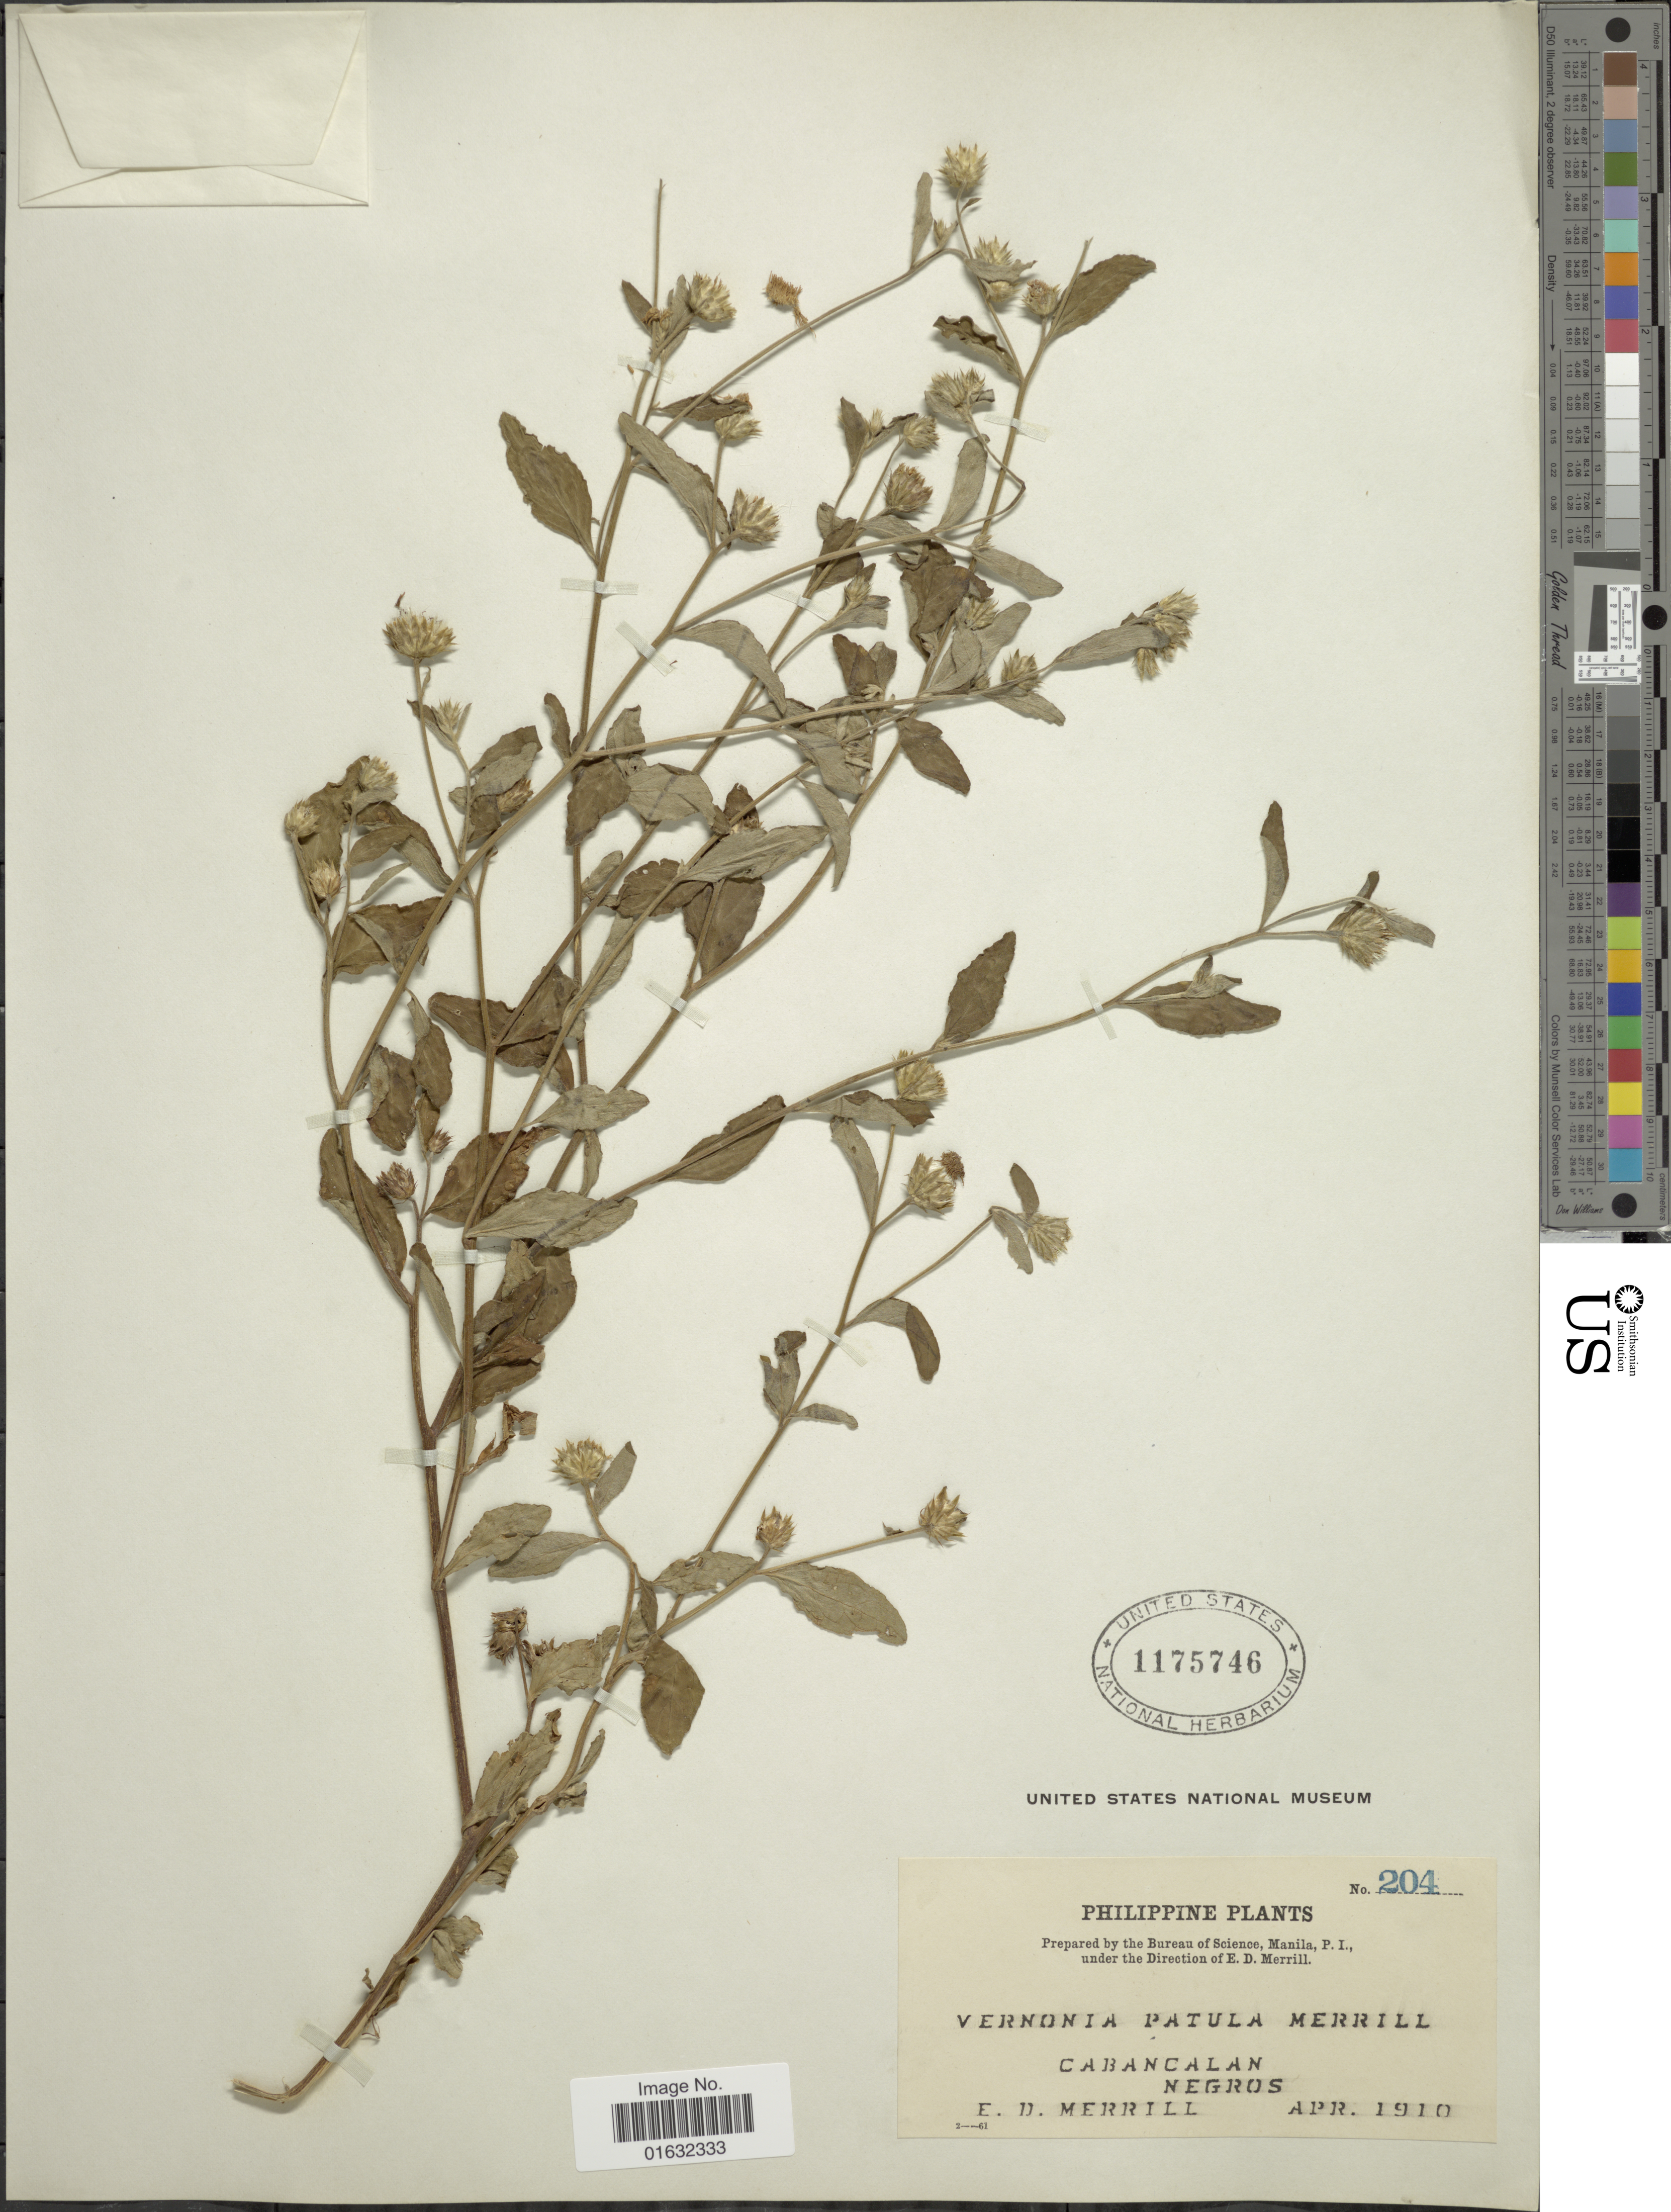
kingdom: Plantae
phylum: Tracheophyta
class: Magnoliopsida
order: Asterales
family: Asteraceae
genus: Cyanthillium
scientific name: Cyanthillium patulum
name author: (Aiton) H. Rob.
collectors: E. D. Merrill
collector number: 204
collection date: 1910-04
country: Philippines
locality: Cabancalan, Negros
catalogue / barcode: US 1175746